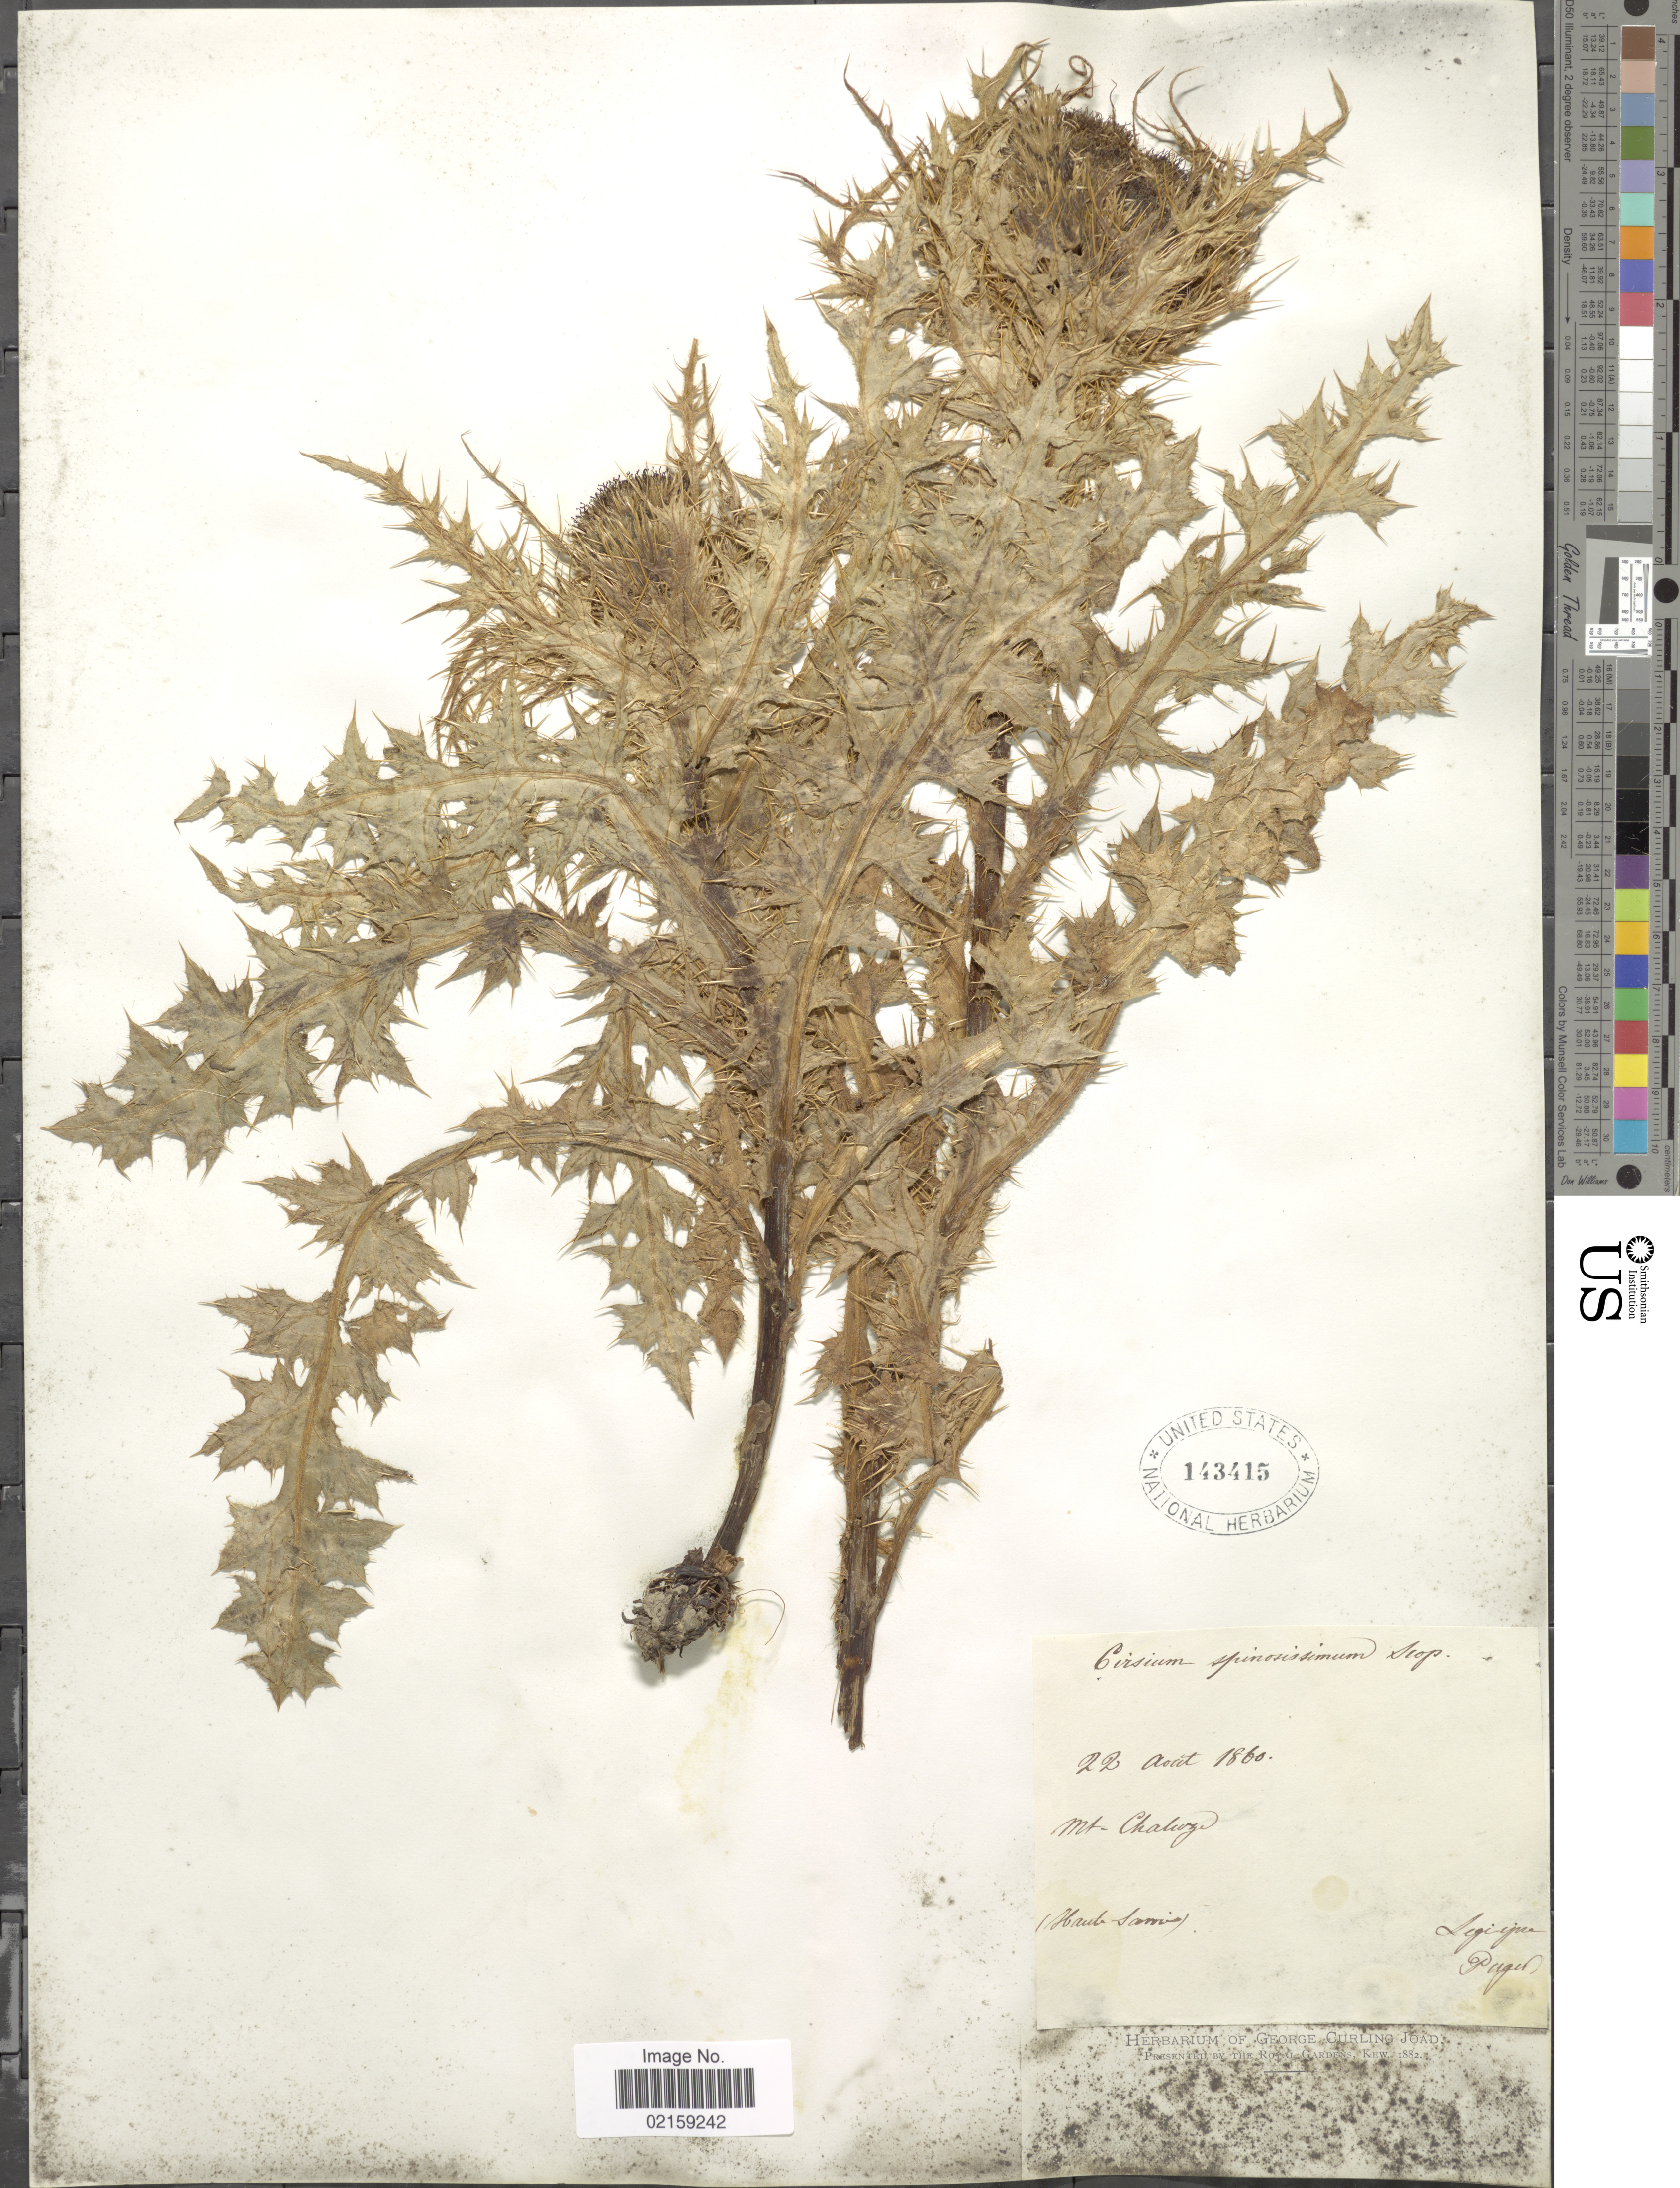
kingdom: Plantae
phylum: Tracheophyta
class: Magnoliopsida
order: Asterales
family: Asteraceae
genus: Cirsium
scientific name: Cirsium spinosissimum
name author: (L.) Scop.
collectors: -. Puget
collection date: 1860-08-22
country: France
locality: Mt. Chaluzi. (Haute Sanvi) [interpreted]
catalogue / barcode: US 143415